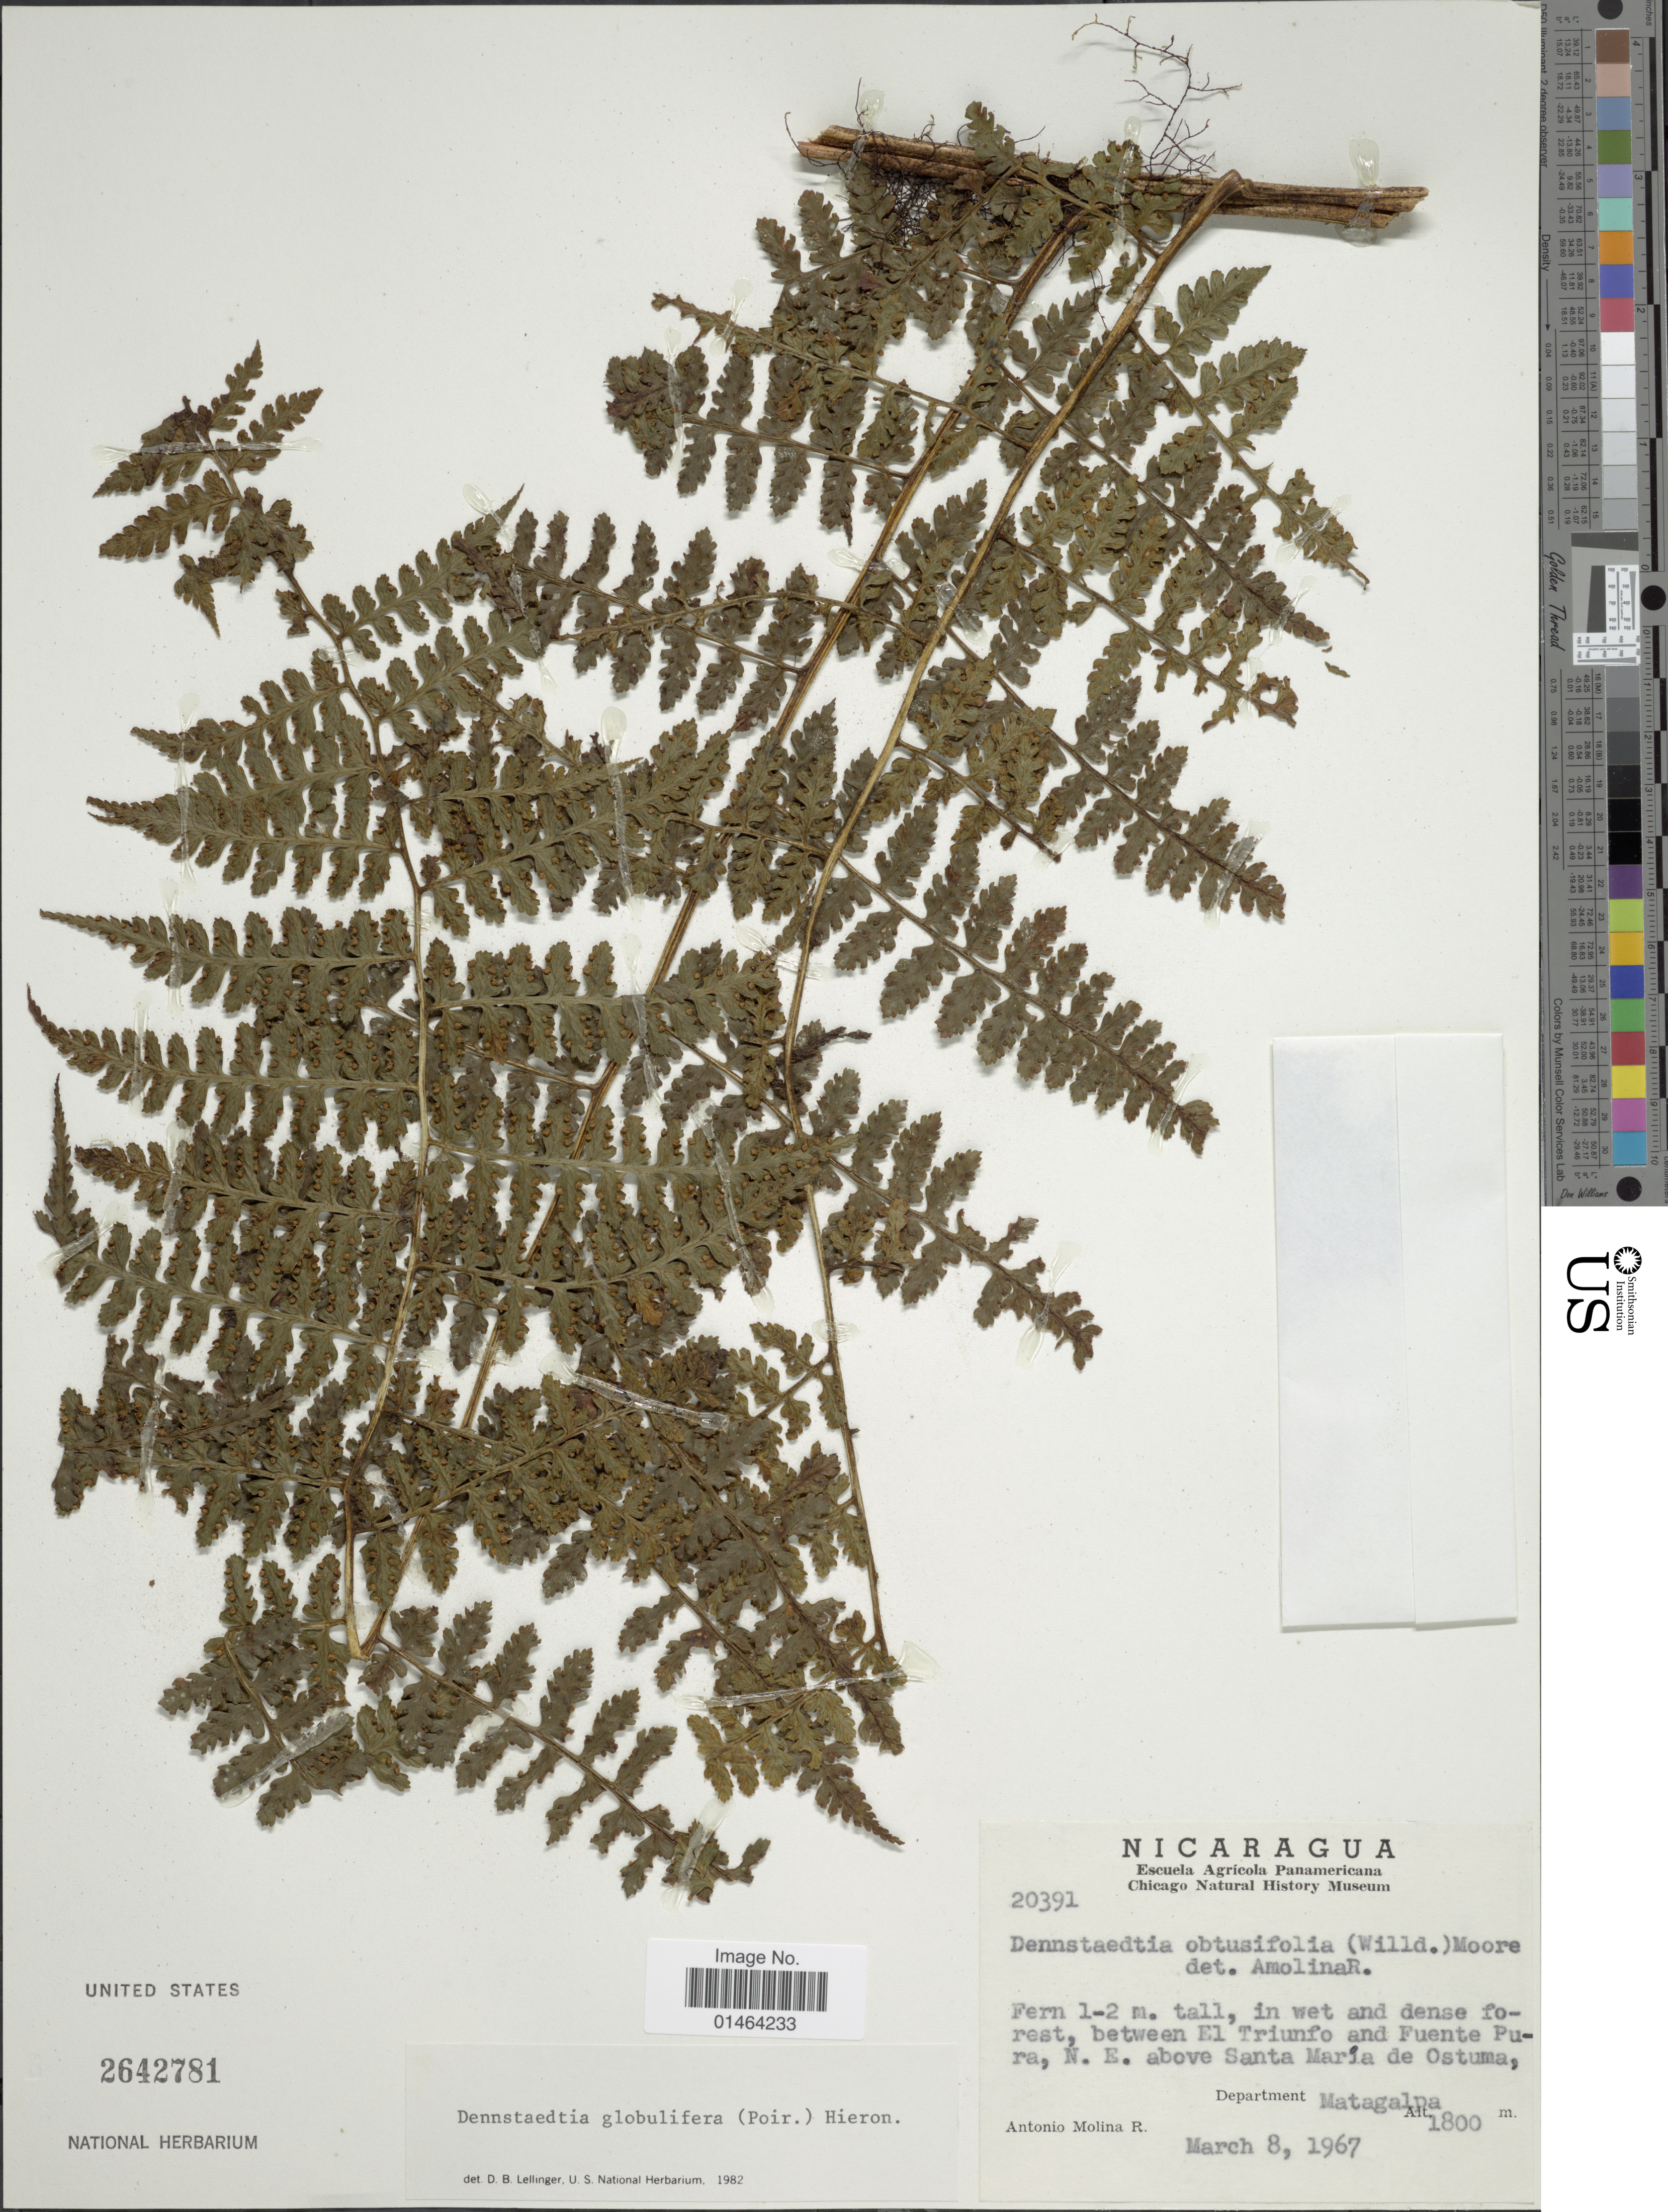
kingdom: Plantae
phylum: Tracheophyta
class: Polypodiopsida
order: Polypodiales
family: Dennstaedtiaceae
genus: Dennstaedtia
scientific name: Dennstaedtia globulifera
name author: (Poir.) Hieron.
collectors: A. Molina R.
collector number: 20391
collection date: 1967-03-08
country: Nicaragua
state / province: Matagalpa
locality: Between El Triunfo and Fuente Pura, N.E. above Santa María de Ostuma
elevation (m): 1800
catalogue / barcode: US 2642781